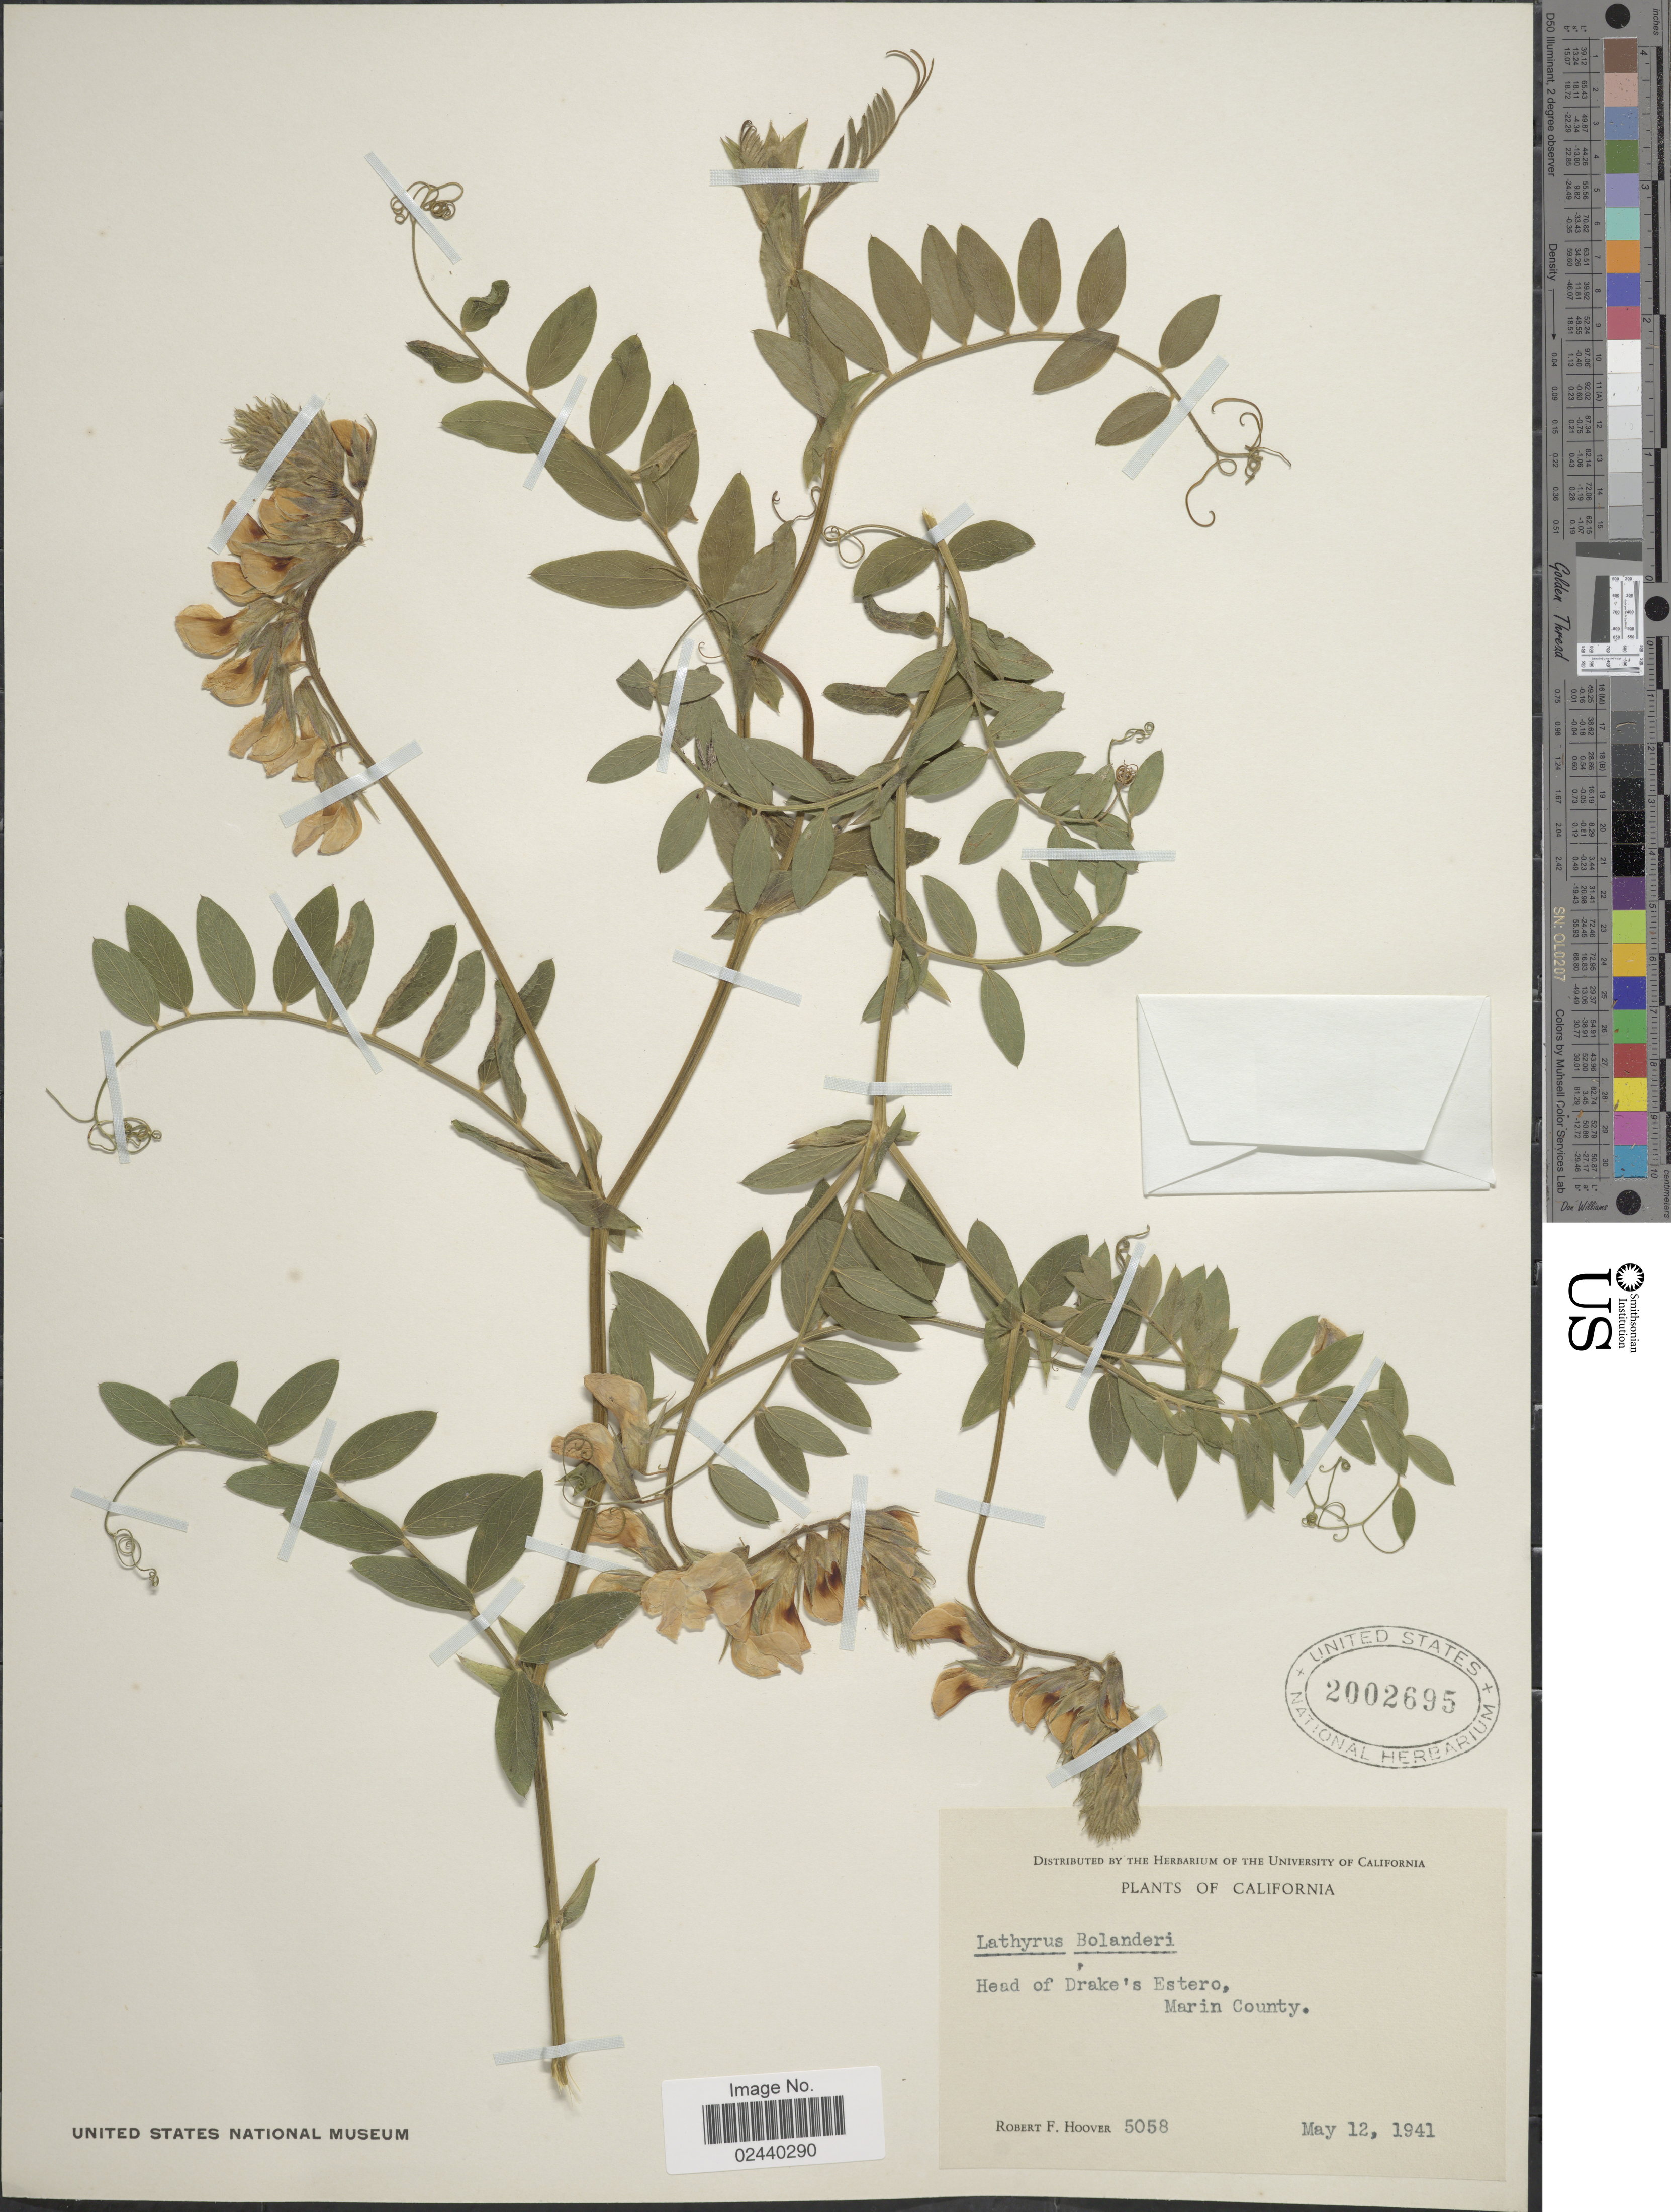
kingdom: Plantae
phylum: Tracheophyta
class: Magnoliopsida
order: Fabales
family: Fabaceae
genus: Lathyrus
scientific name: Lathyrus bolanderi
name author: S. Watson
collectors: R. F. Hoover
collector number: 5058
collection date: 1941-05-12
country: United States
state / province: California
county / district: Marin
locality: Head of Drake's Estero, Marin County.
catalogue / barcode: US 2002695